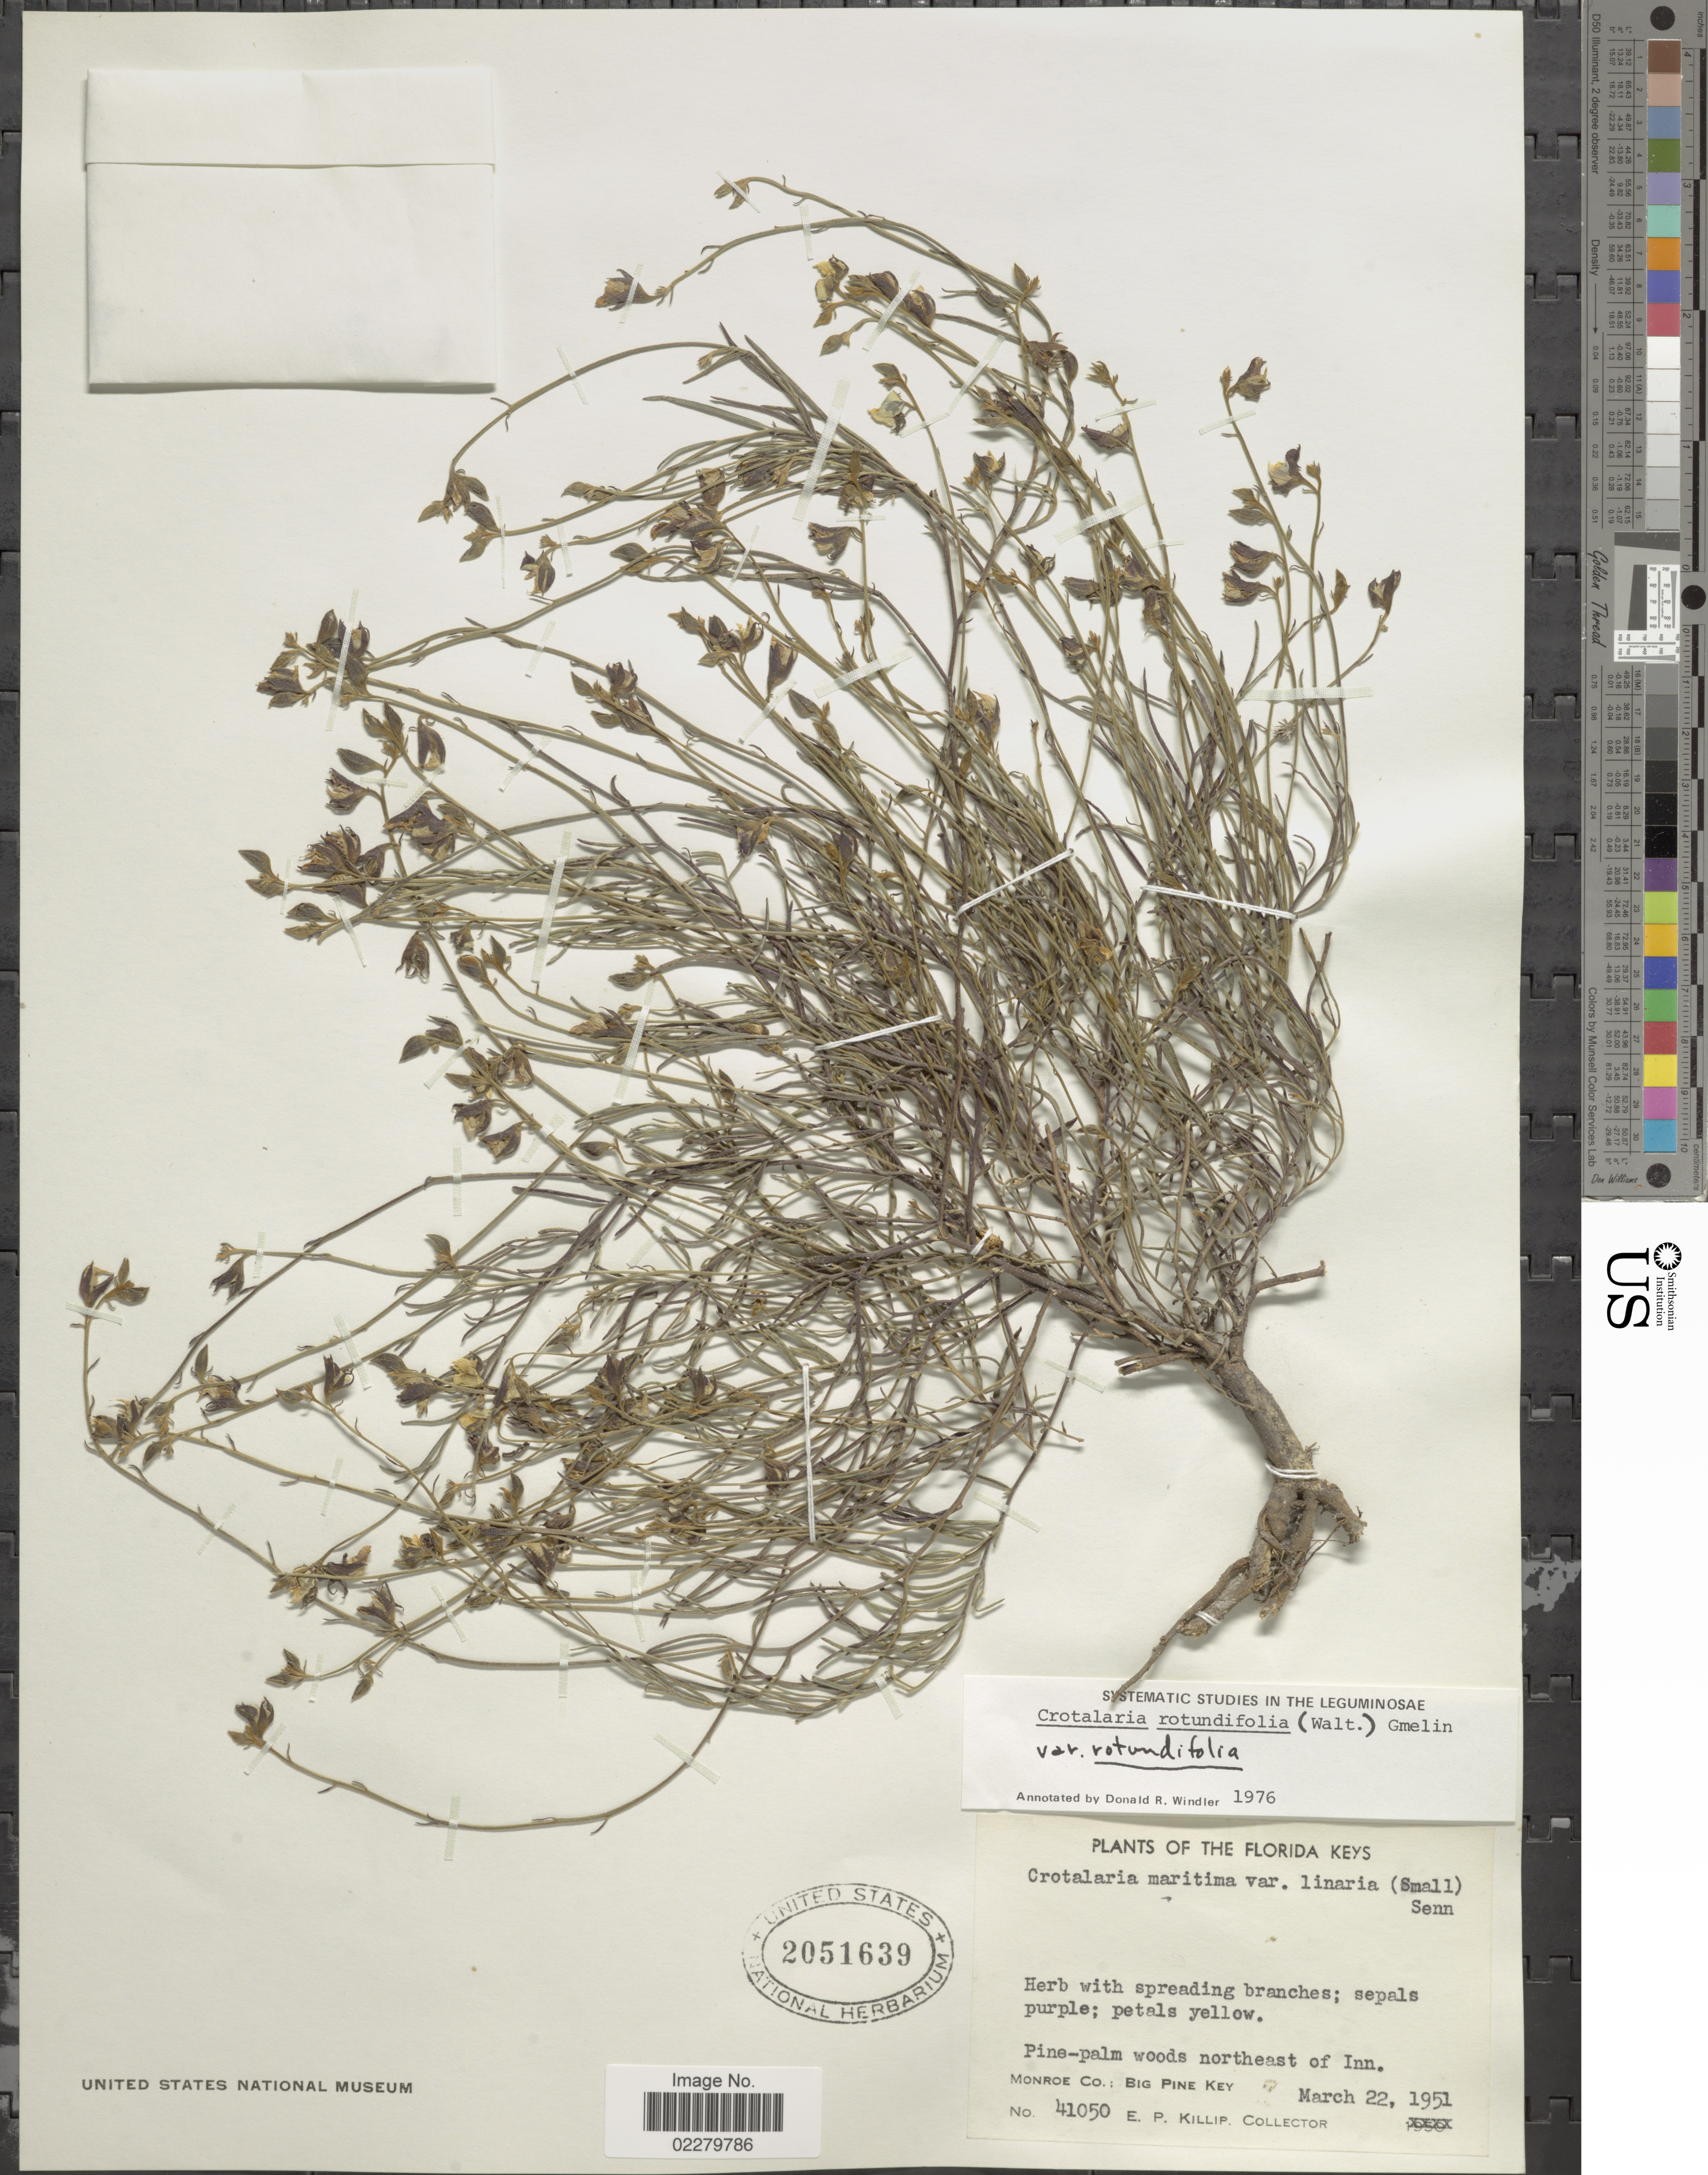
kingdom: Plantae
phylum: Tracheophyta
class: Magnoliopsida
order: Fabales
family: Fabaceae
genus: Crotalaria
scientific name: Crotalaria rotundifolia var. rotundifolia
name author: (Walter) J.F. Gmel.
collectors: E. P. Killip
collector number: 41050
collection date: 1951-03-22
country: United States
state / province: Florida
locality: Florida Keys. Pine-palm woods northeast of Inn. Monroe Co.: Big Pine Key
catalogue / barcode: US 2051639